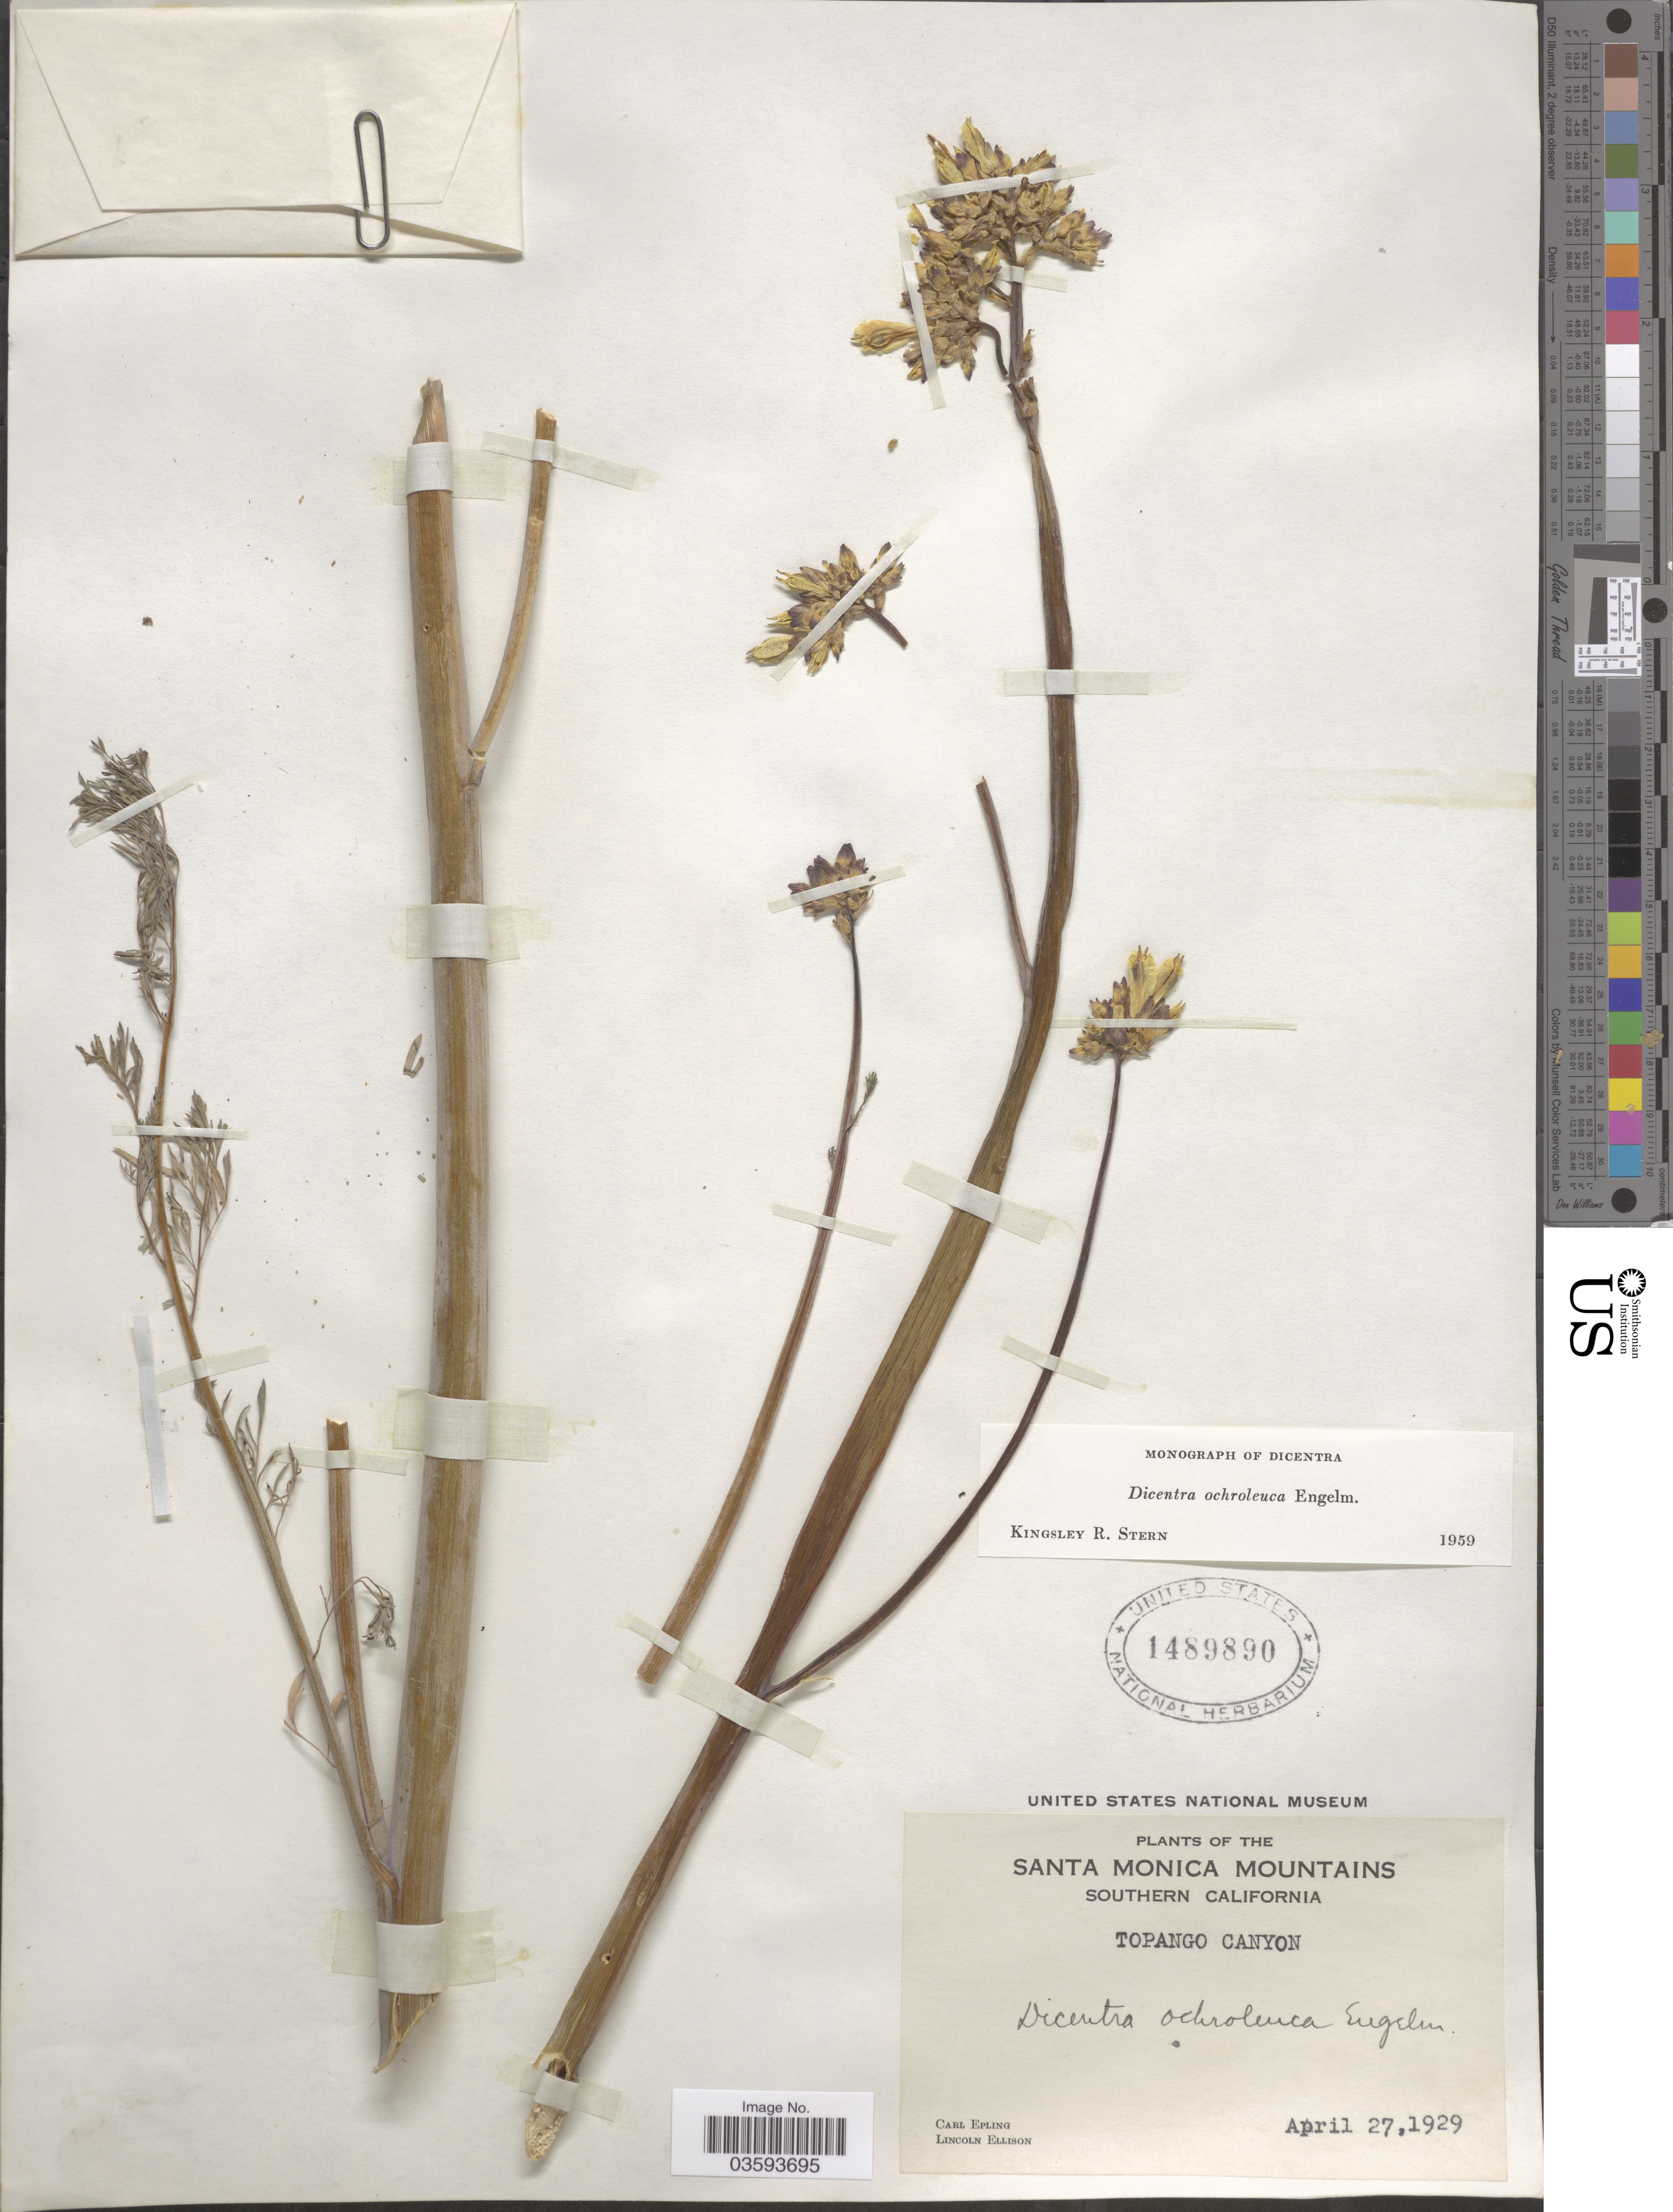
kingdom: Plantae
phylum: Tracheophyta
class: Magnoliopsida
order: Ranunculales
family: Papaveraceae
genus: Dicentra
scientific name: Dicentra ochroleuca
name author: Engelm.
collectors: C. C. Epling & L. Ellison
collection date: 1929-04-27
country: United States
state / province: California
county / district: Los Angeles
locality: Santa Monica Mountains. Southern California. Topango Canyon.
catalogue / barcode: US 1489890